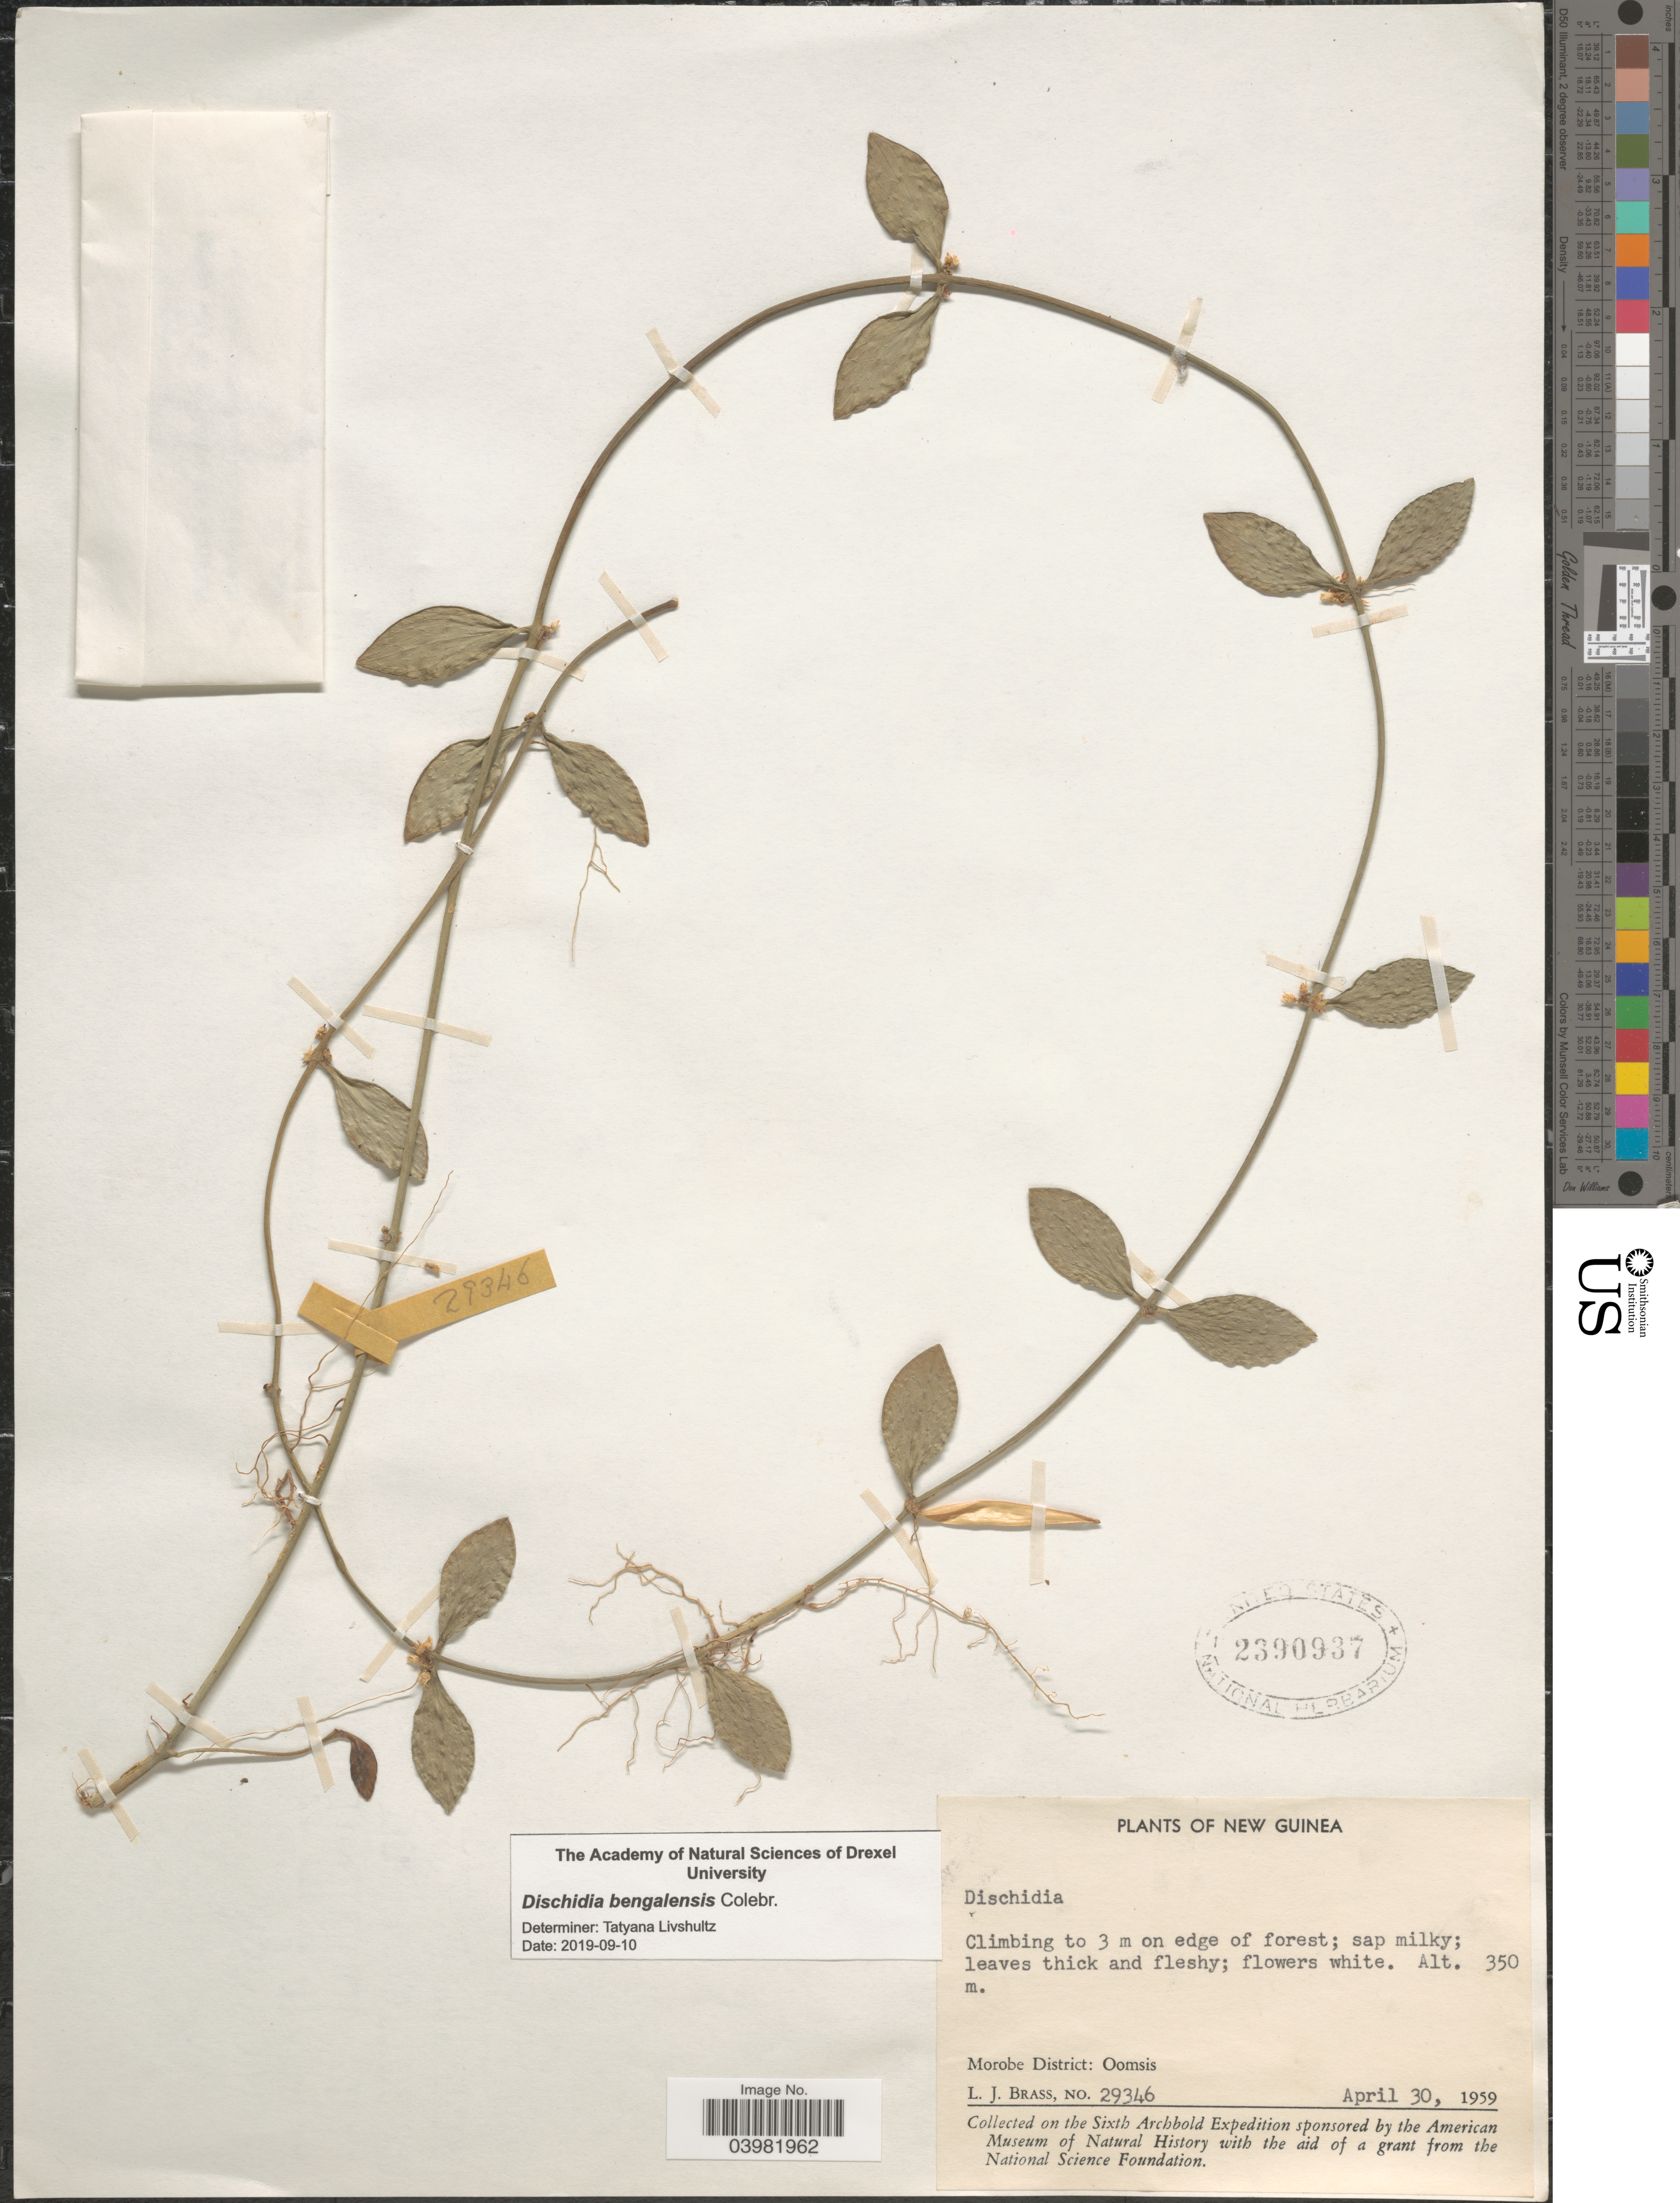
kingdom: Plantae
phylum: Tracheophyta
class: Magnoliopsida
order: Gentianales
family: Apocynaceae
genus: Dischidia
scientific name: Dischidia bengalensis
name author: Colebr.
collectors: L. J. Brass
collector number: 29346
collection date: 1959-04-30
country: Papua New Guinea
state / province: Morobe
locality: New Guinea. Morobe District: Oomsis.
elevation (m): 350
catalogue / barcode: US 2390937